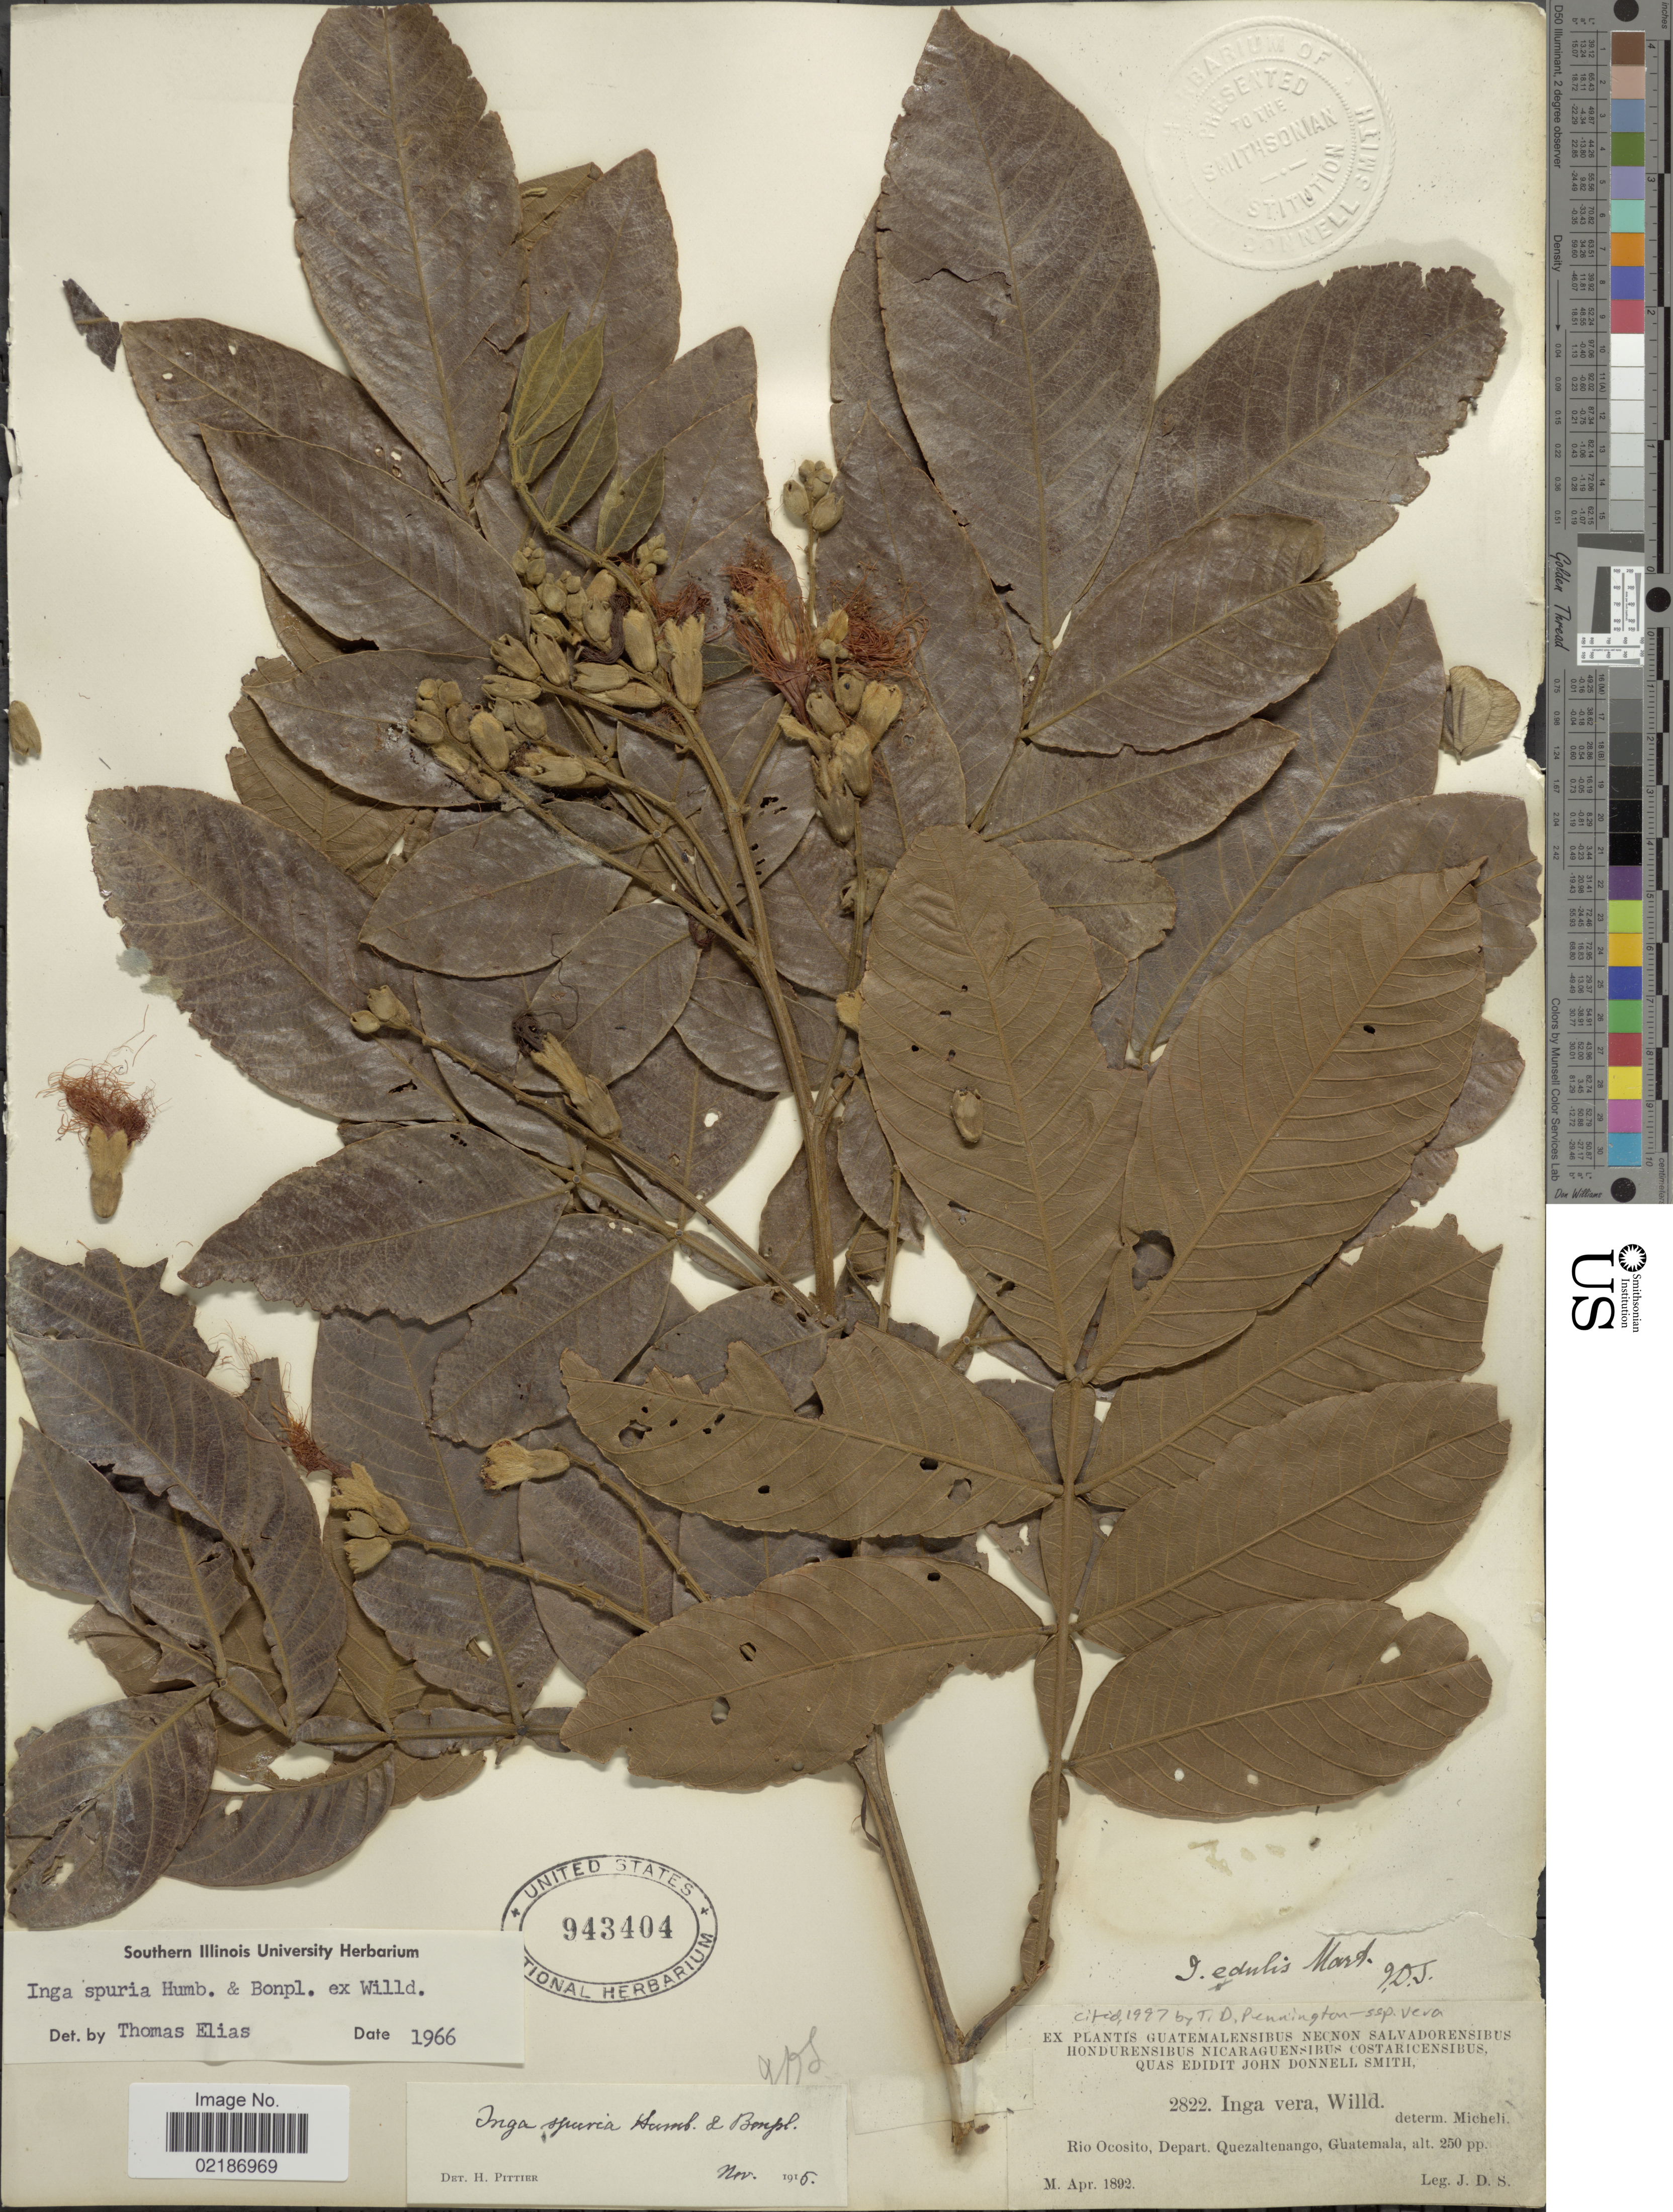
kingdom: Plantae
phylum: Tracheophyta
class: Magnoliopsida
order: Fabales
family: Fabaceae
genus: Inga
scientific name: Inga vera subsp. vera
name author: Willd.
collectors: J. Donnell Smith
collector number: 2822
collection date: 1892-04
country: Guatemala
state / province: Quetzaltenango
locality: Rio Ocosito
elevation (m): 76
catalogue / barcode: US 943404